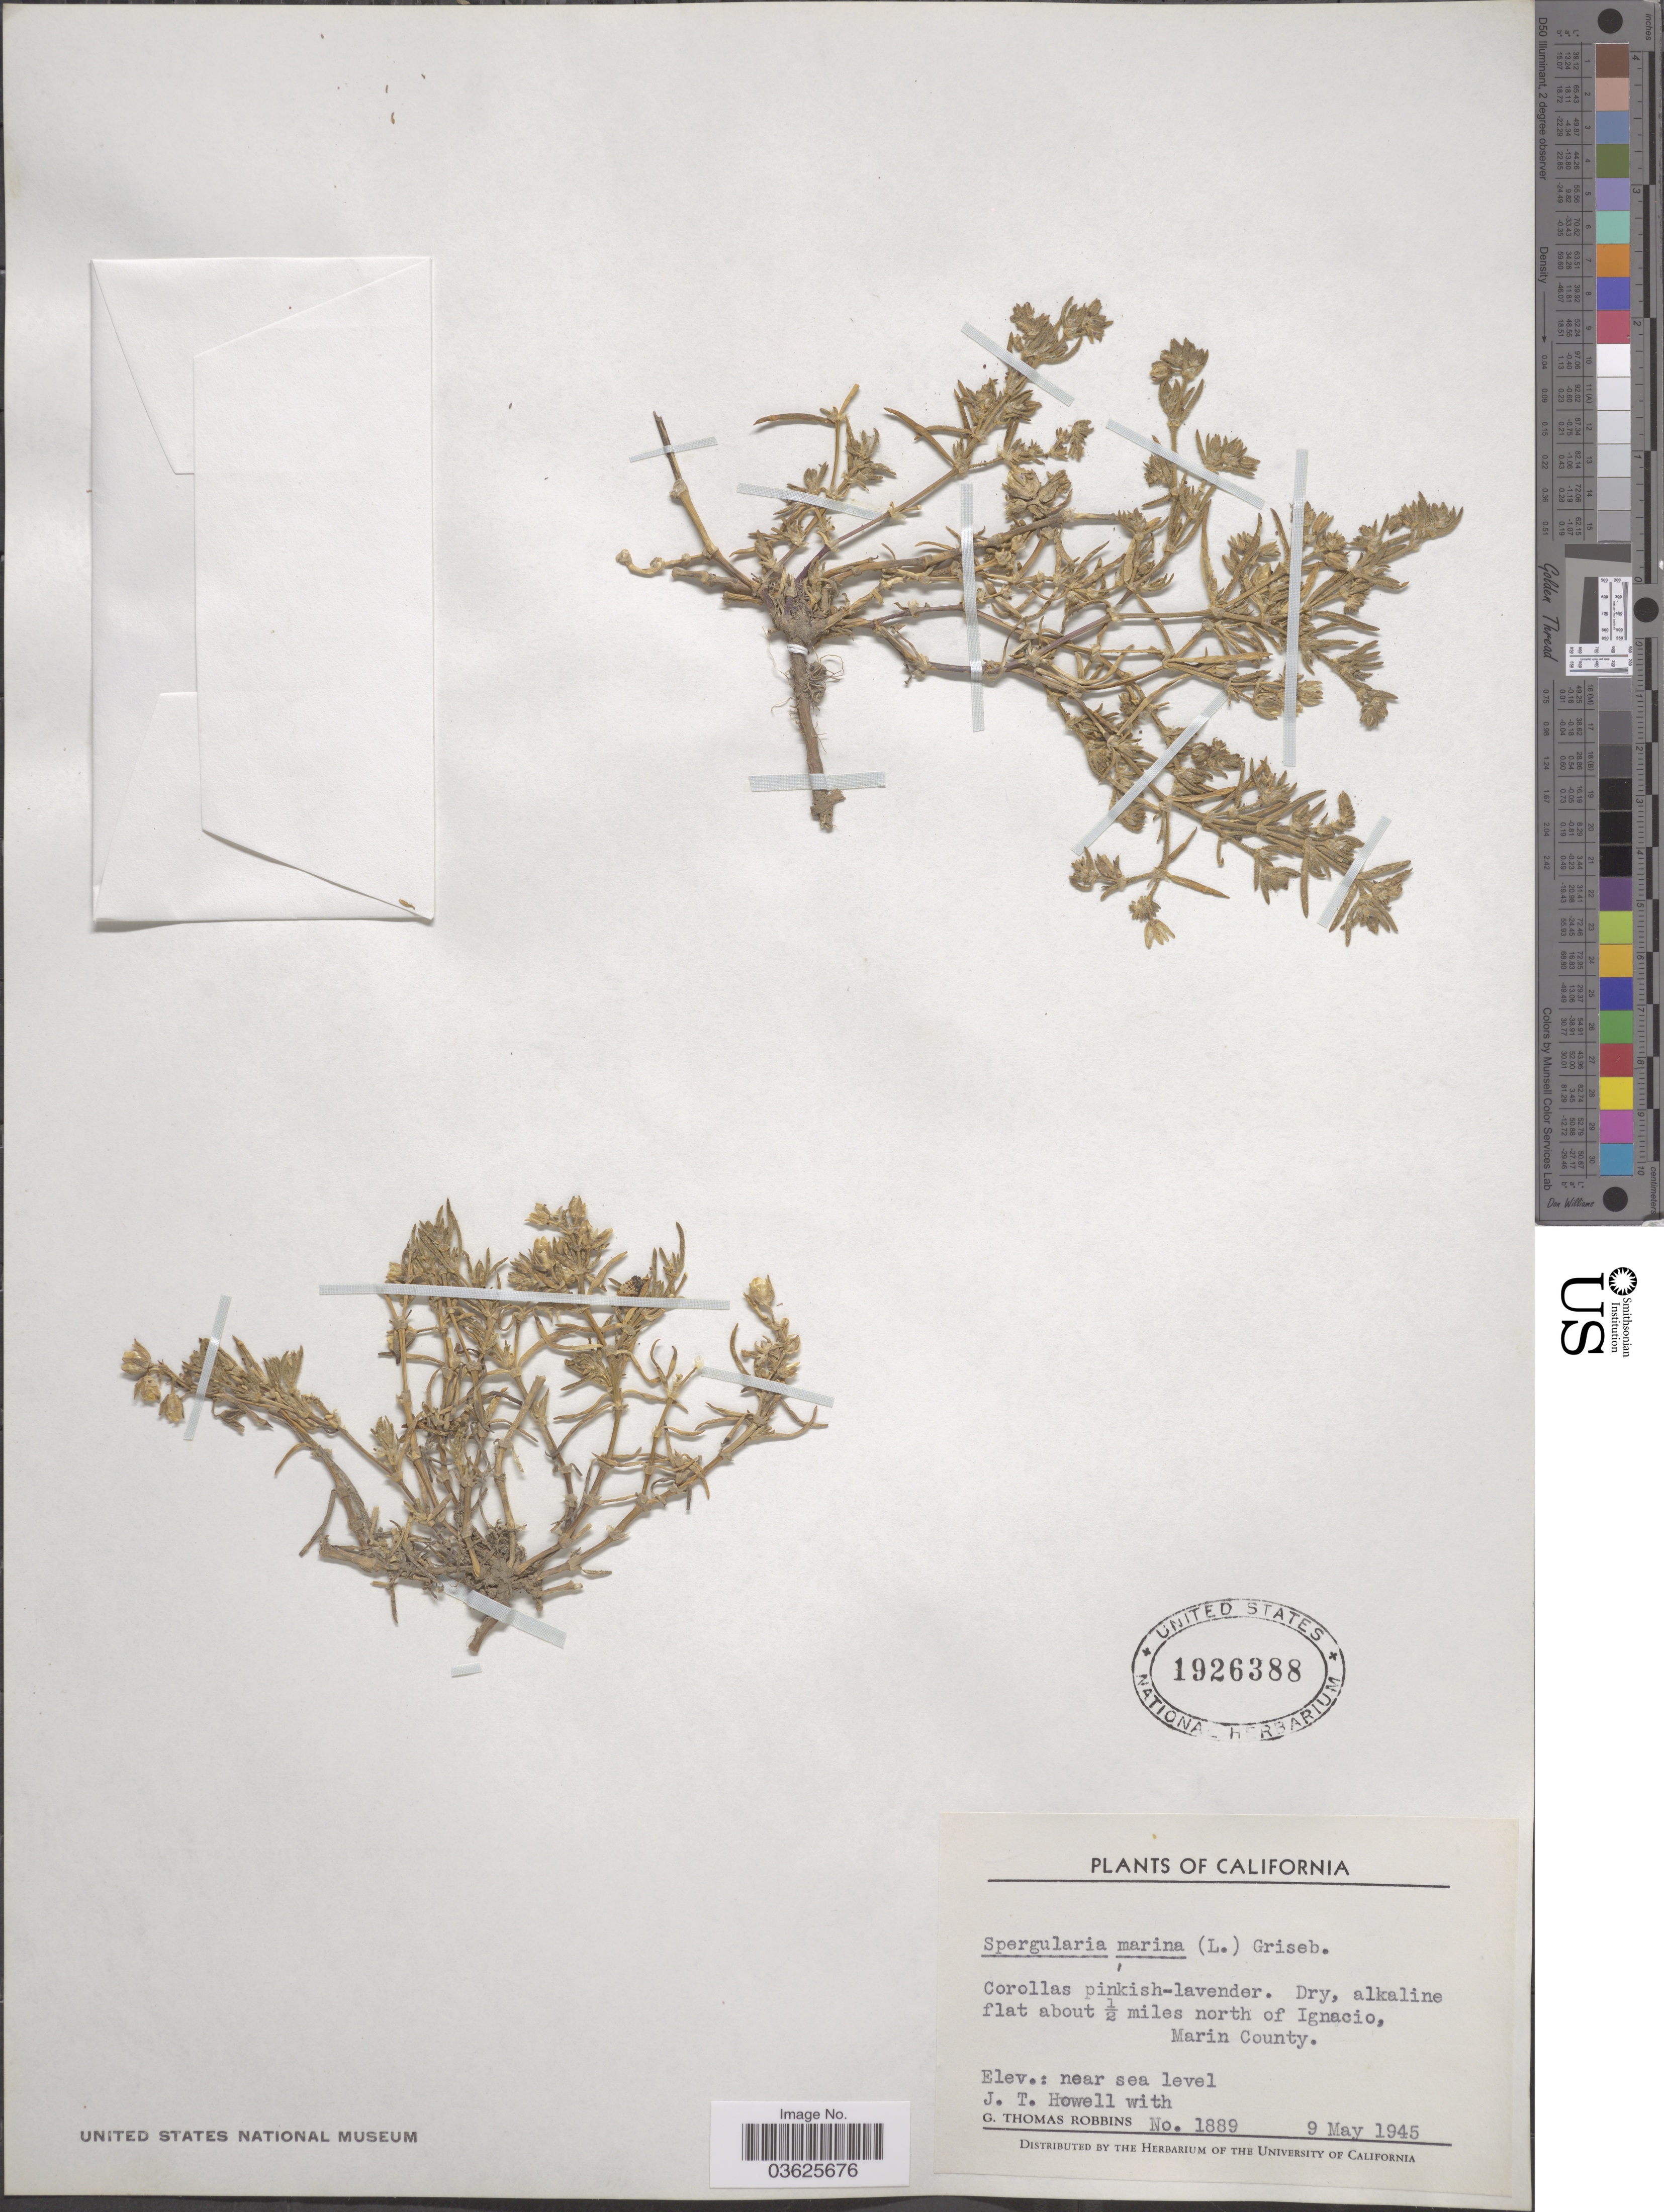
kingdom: Plantae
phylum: Tracheophyta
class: Magnoliopsida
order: Caryophyllales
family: Caryophyllaceae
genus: Spergularia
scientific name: Spergularia marina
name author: (L.) Griseb.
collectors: J. T. Howell & G. T. Robbins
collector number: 1889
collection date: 1945-05-09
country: United States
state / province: California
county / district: Marin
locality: Dry, alkaline flat about ½ miles north of Ignacio, Marin County.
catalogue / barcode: US 1926388